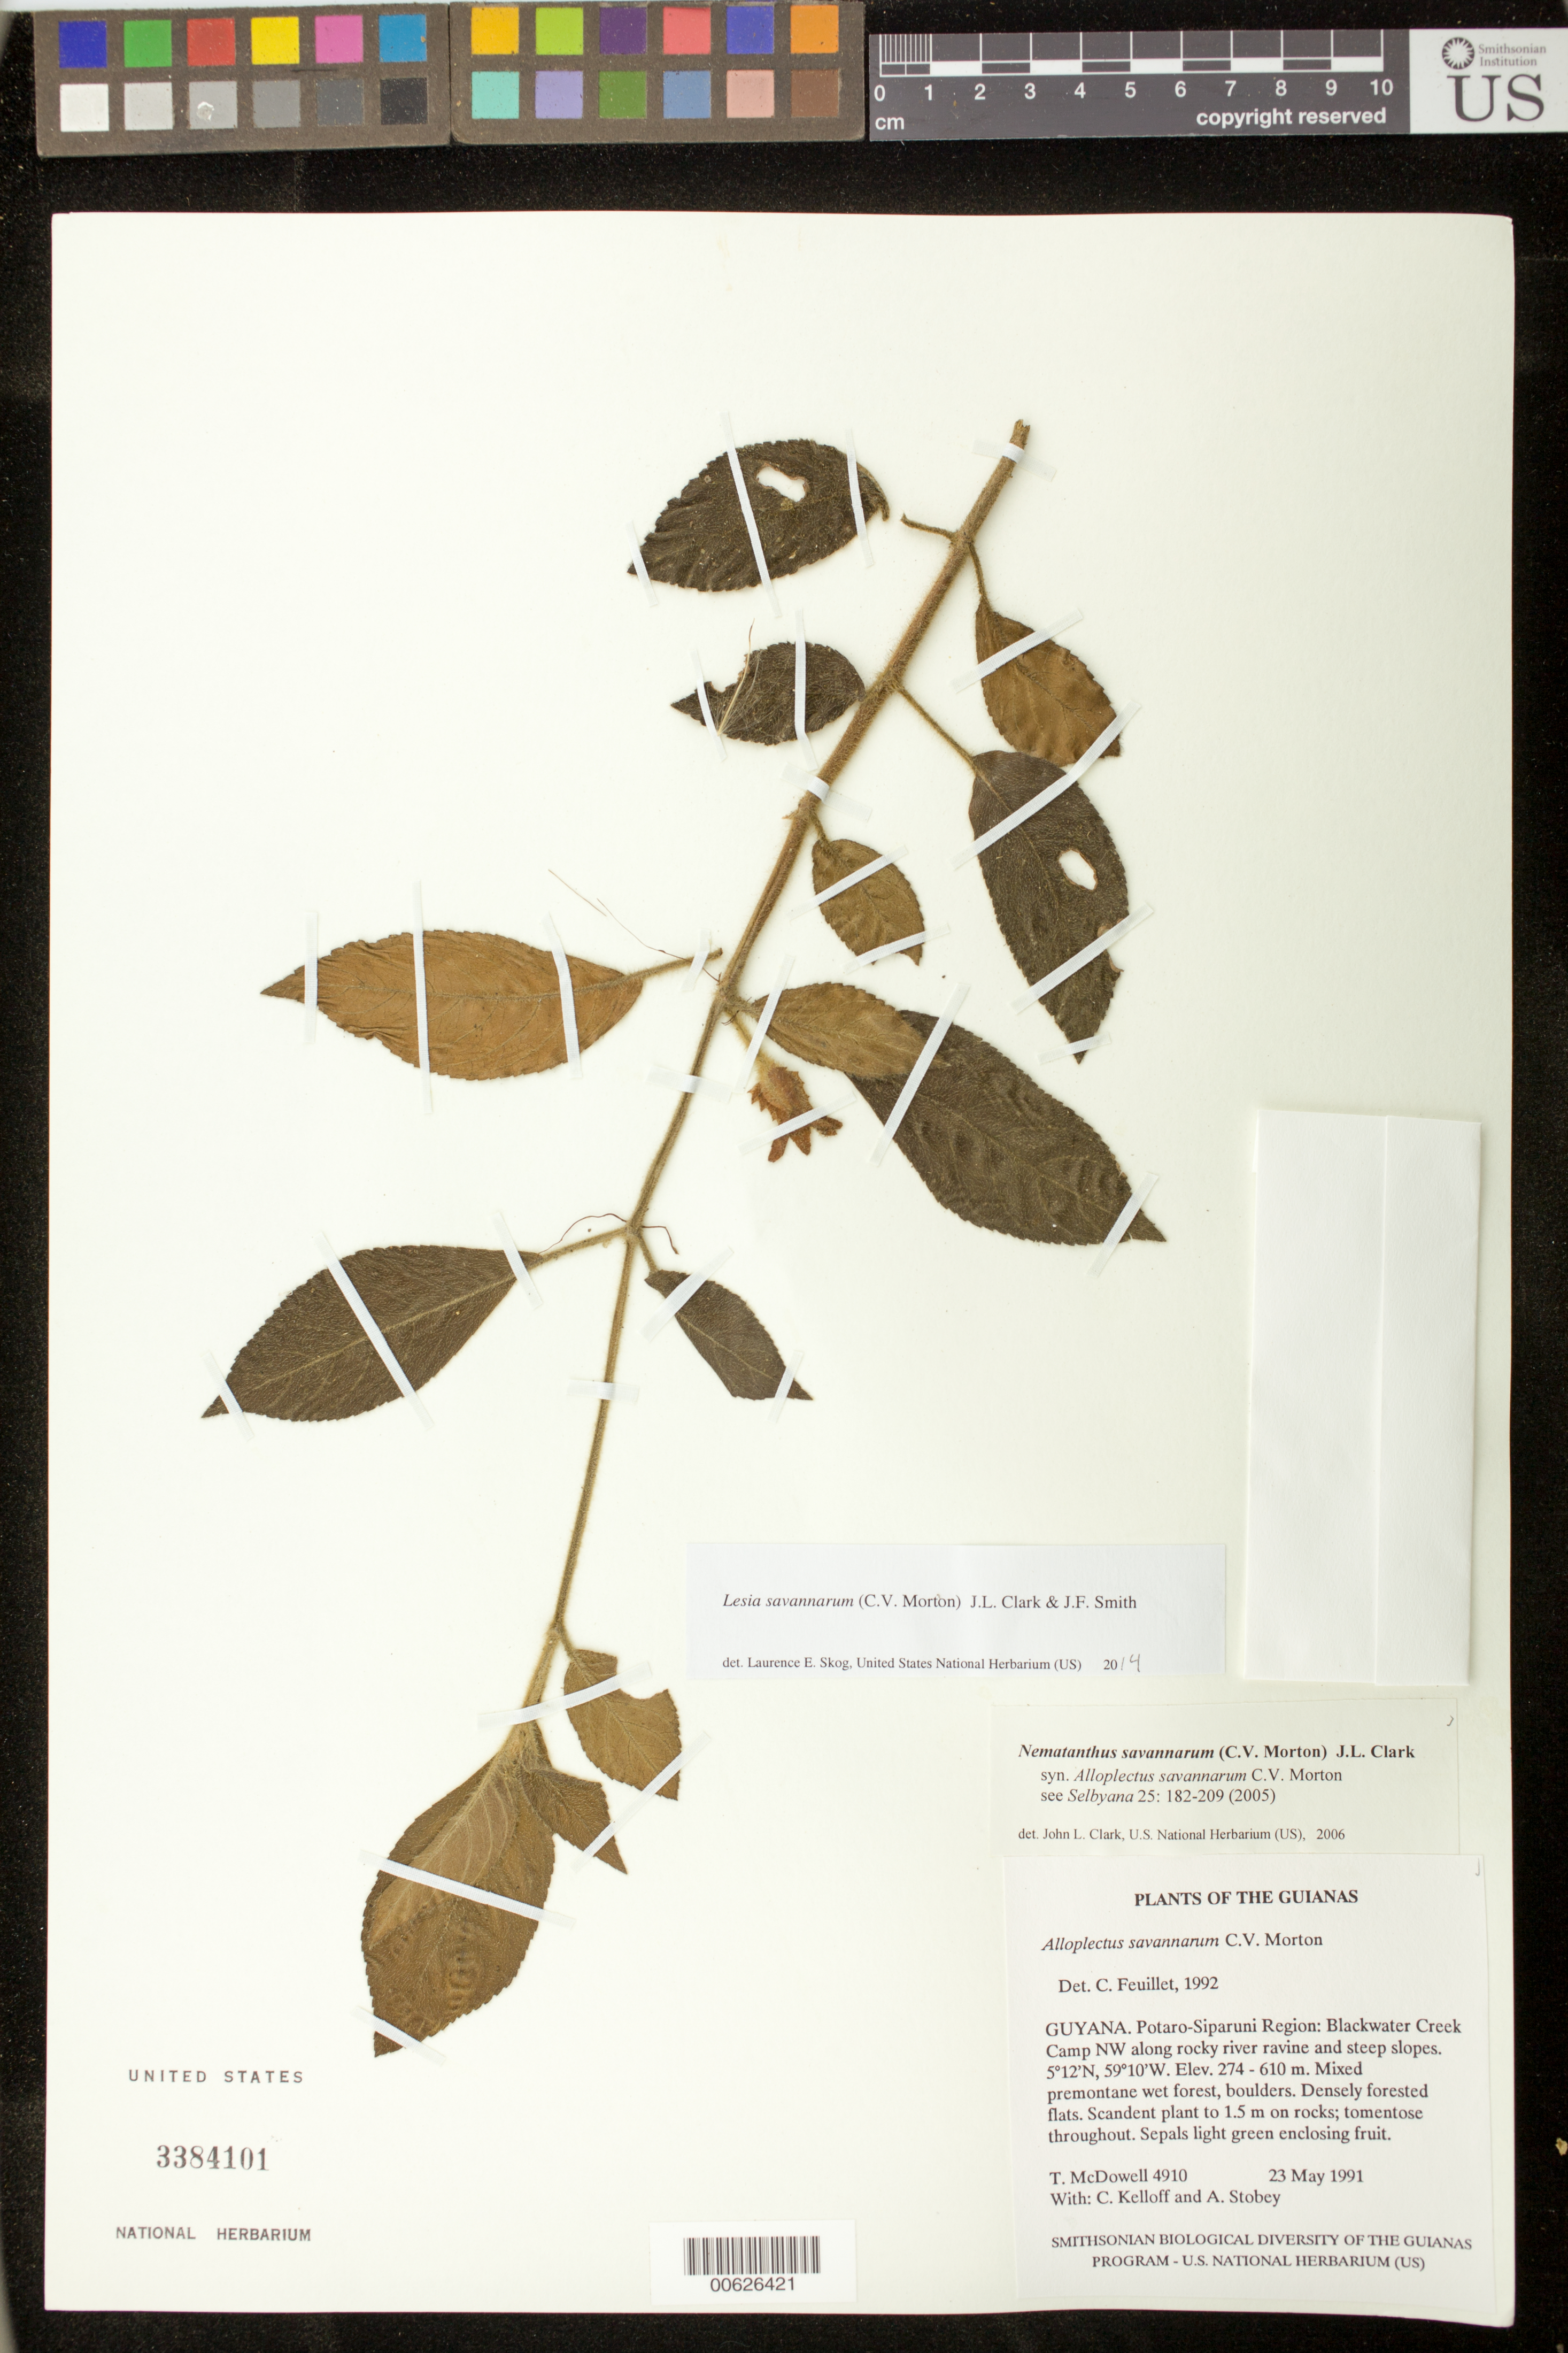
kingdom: Plantae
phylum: Tracheophyta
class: Magnoliopsida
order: Lamiales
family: Gesneriaceae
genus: Lesia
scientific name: Lesia savannarum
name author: (C.V. Morton) J.L. Clark & J.F. Sm.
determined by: Skog, Laurence E.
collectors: T. McDowell, C. L. Kelloff & A. Stobey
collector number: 4910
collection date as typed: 23 May 1991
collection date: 1991-05-23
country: Guyana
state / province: Potaro-Siparuni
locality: Blackwater Creek Camp NW along rocky river ravine and steep slopes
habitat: Mixed premontane wet forest, boulders; densely forested flats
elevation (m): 274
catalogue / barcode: US 3384101